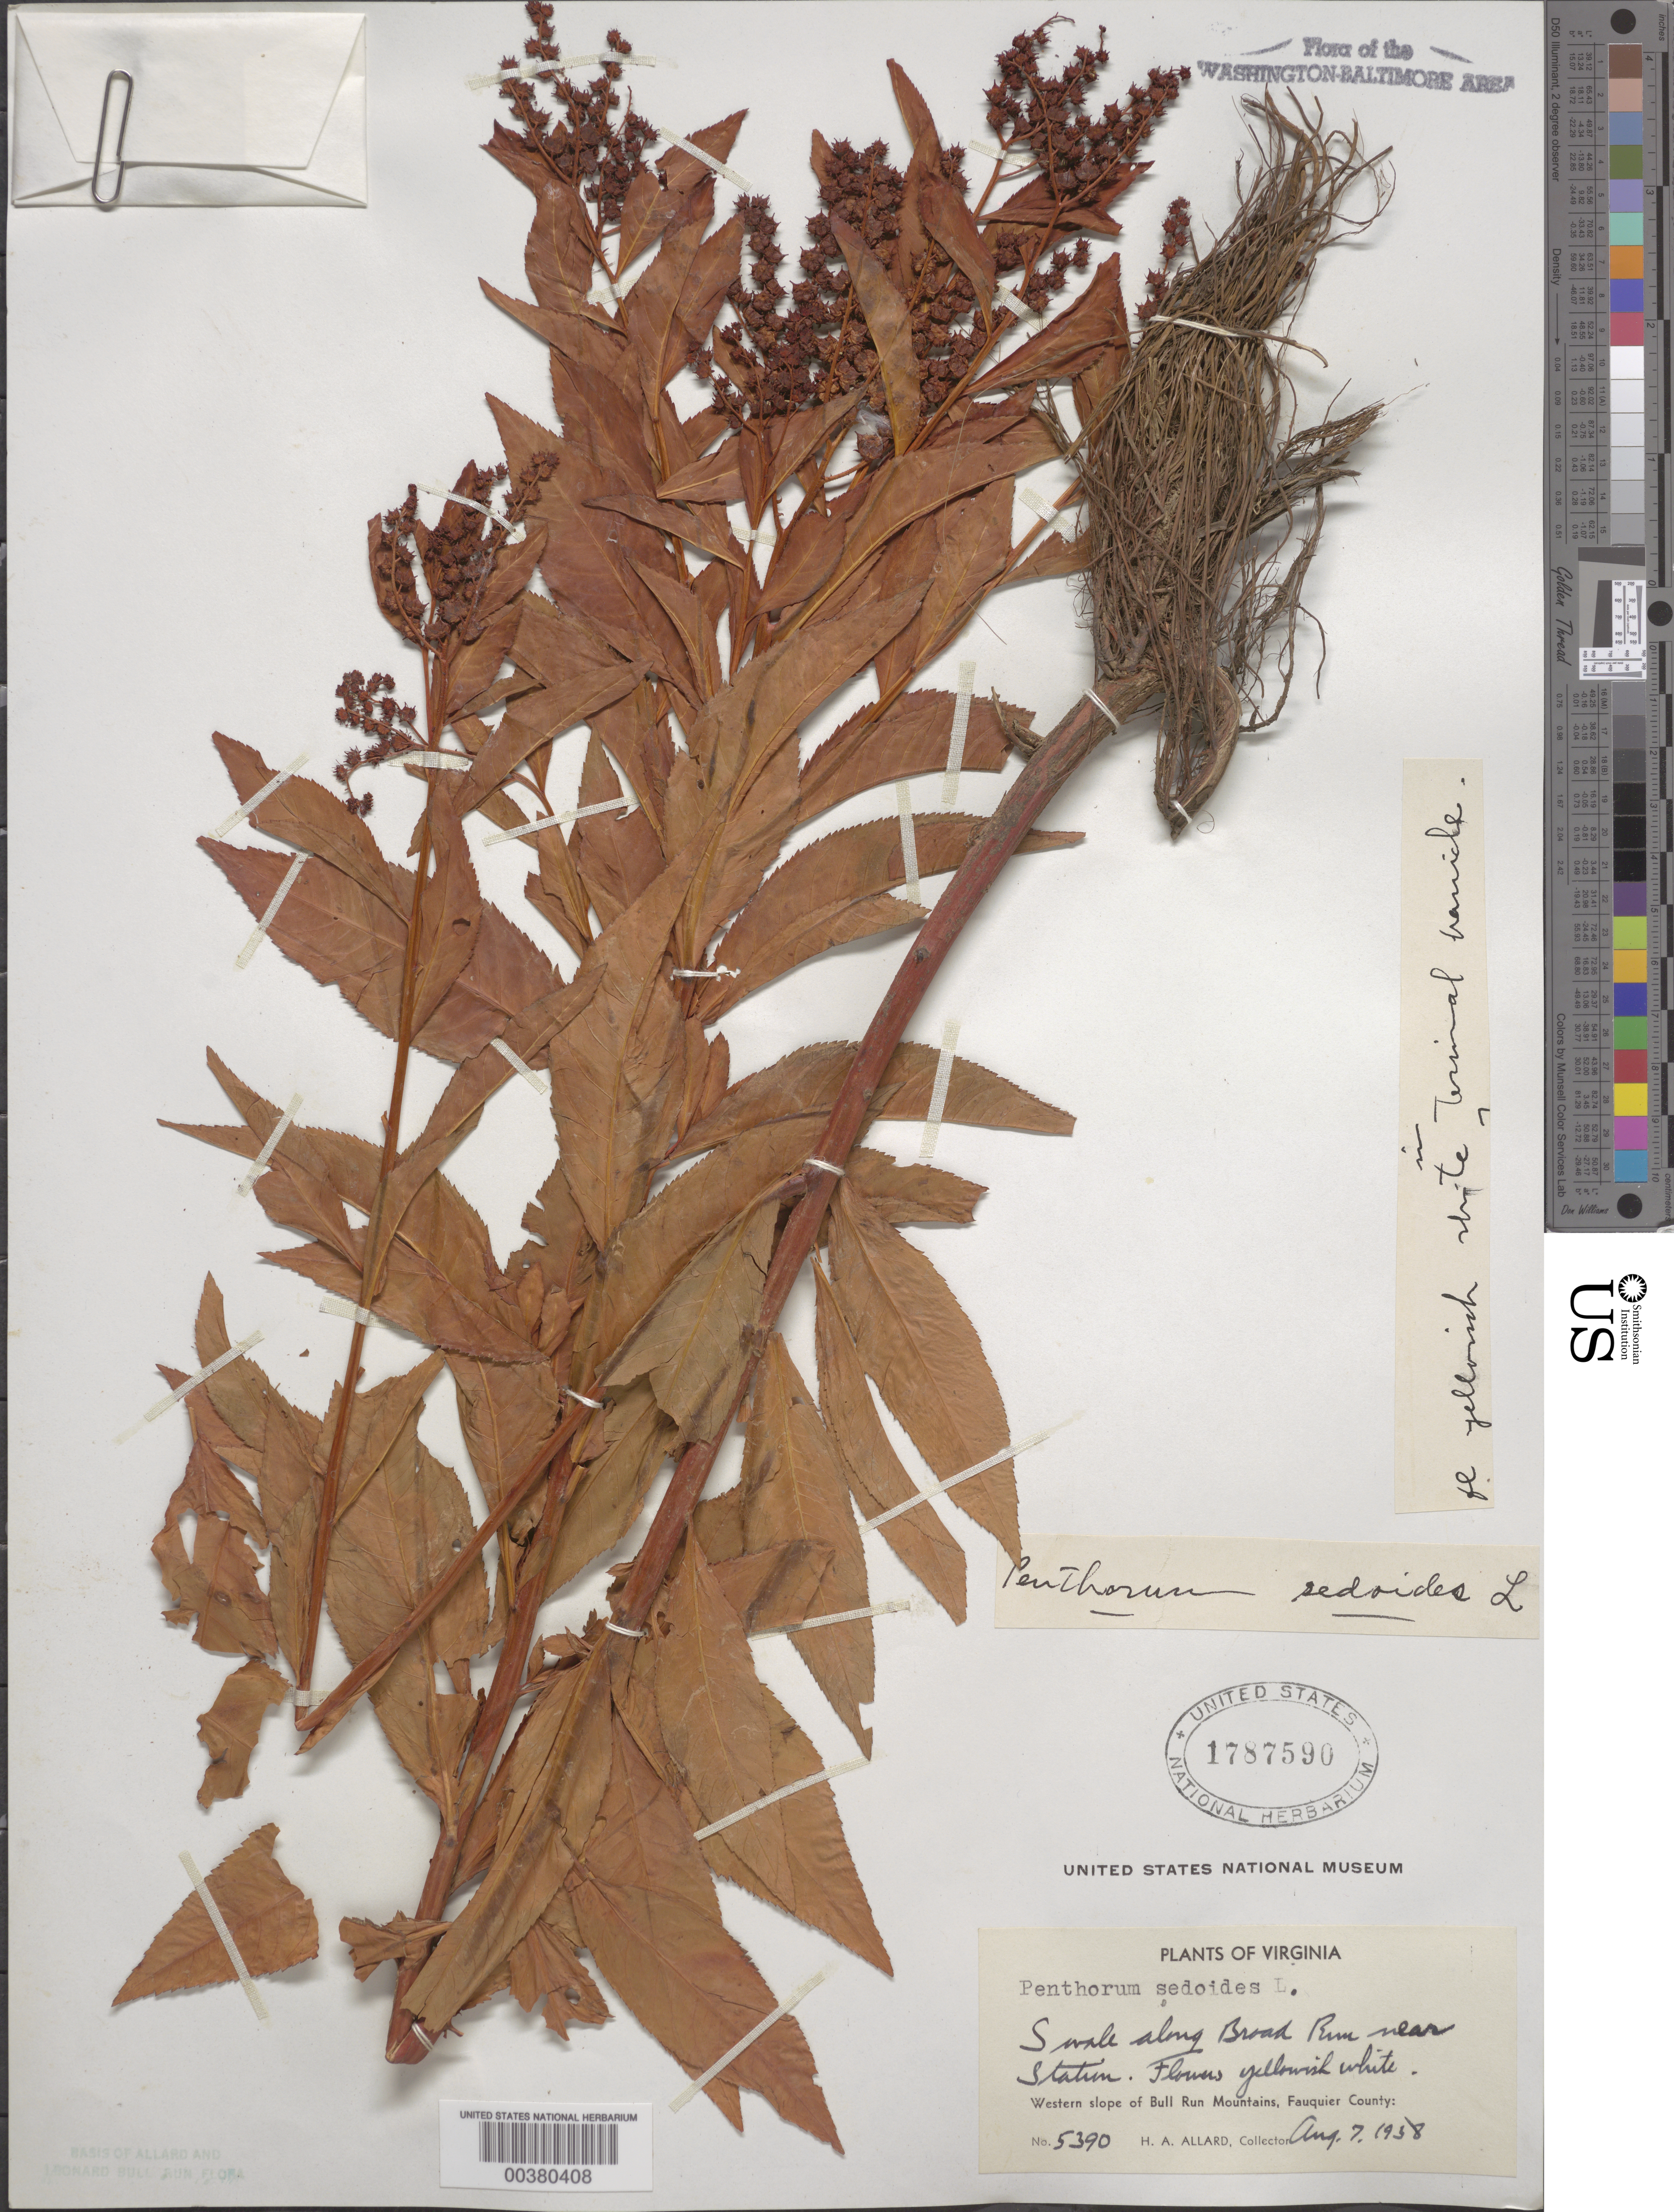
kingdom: Plantae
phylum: Tracheophyta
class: Magnoliopsida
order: Saxifragales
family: Penthoraceae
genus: Penthorum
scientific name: Penthorum sedoides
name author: L.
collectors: H. A. Allard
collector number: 5390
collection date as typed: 07 Aug 1938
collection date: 1938-08-07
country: United States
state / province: Virginia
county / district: Fauquier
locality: Broad Run near Station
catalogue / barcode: US 1787590